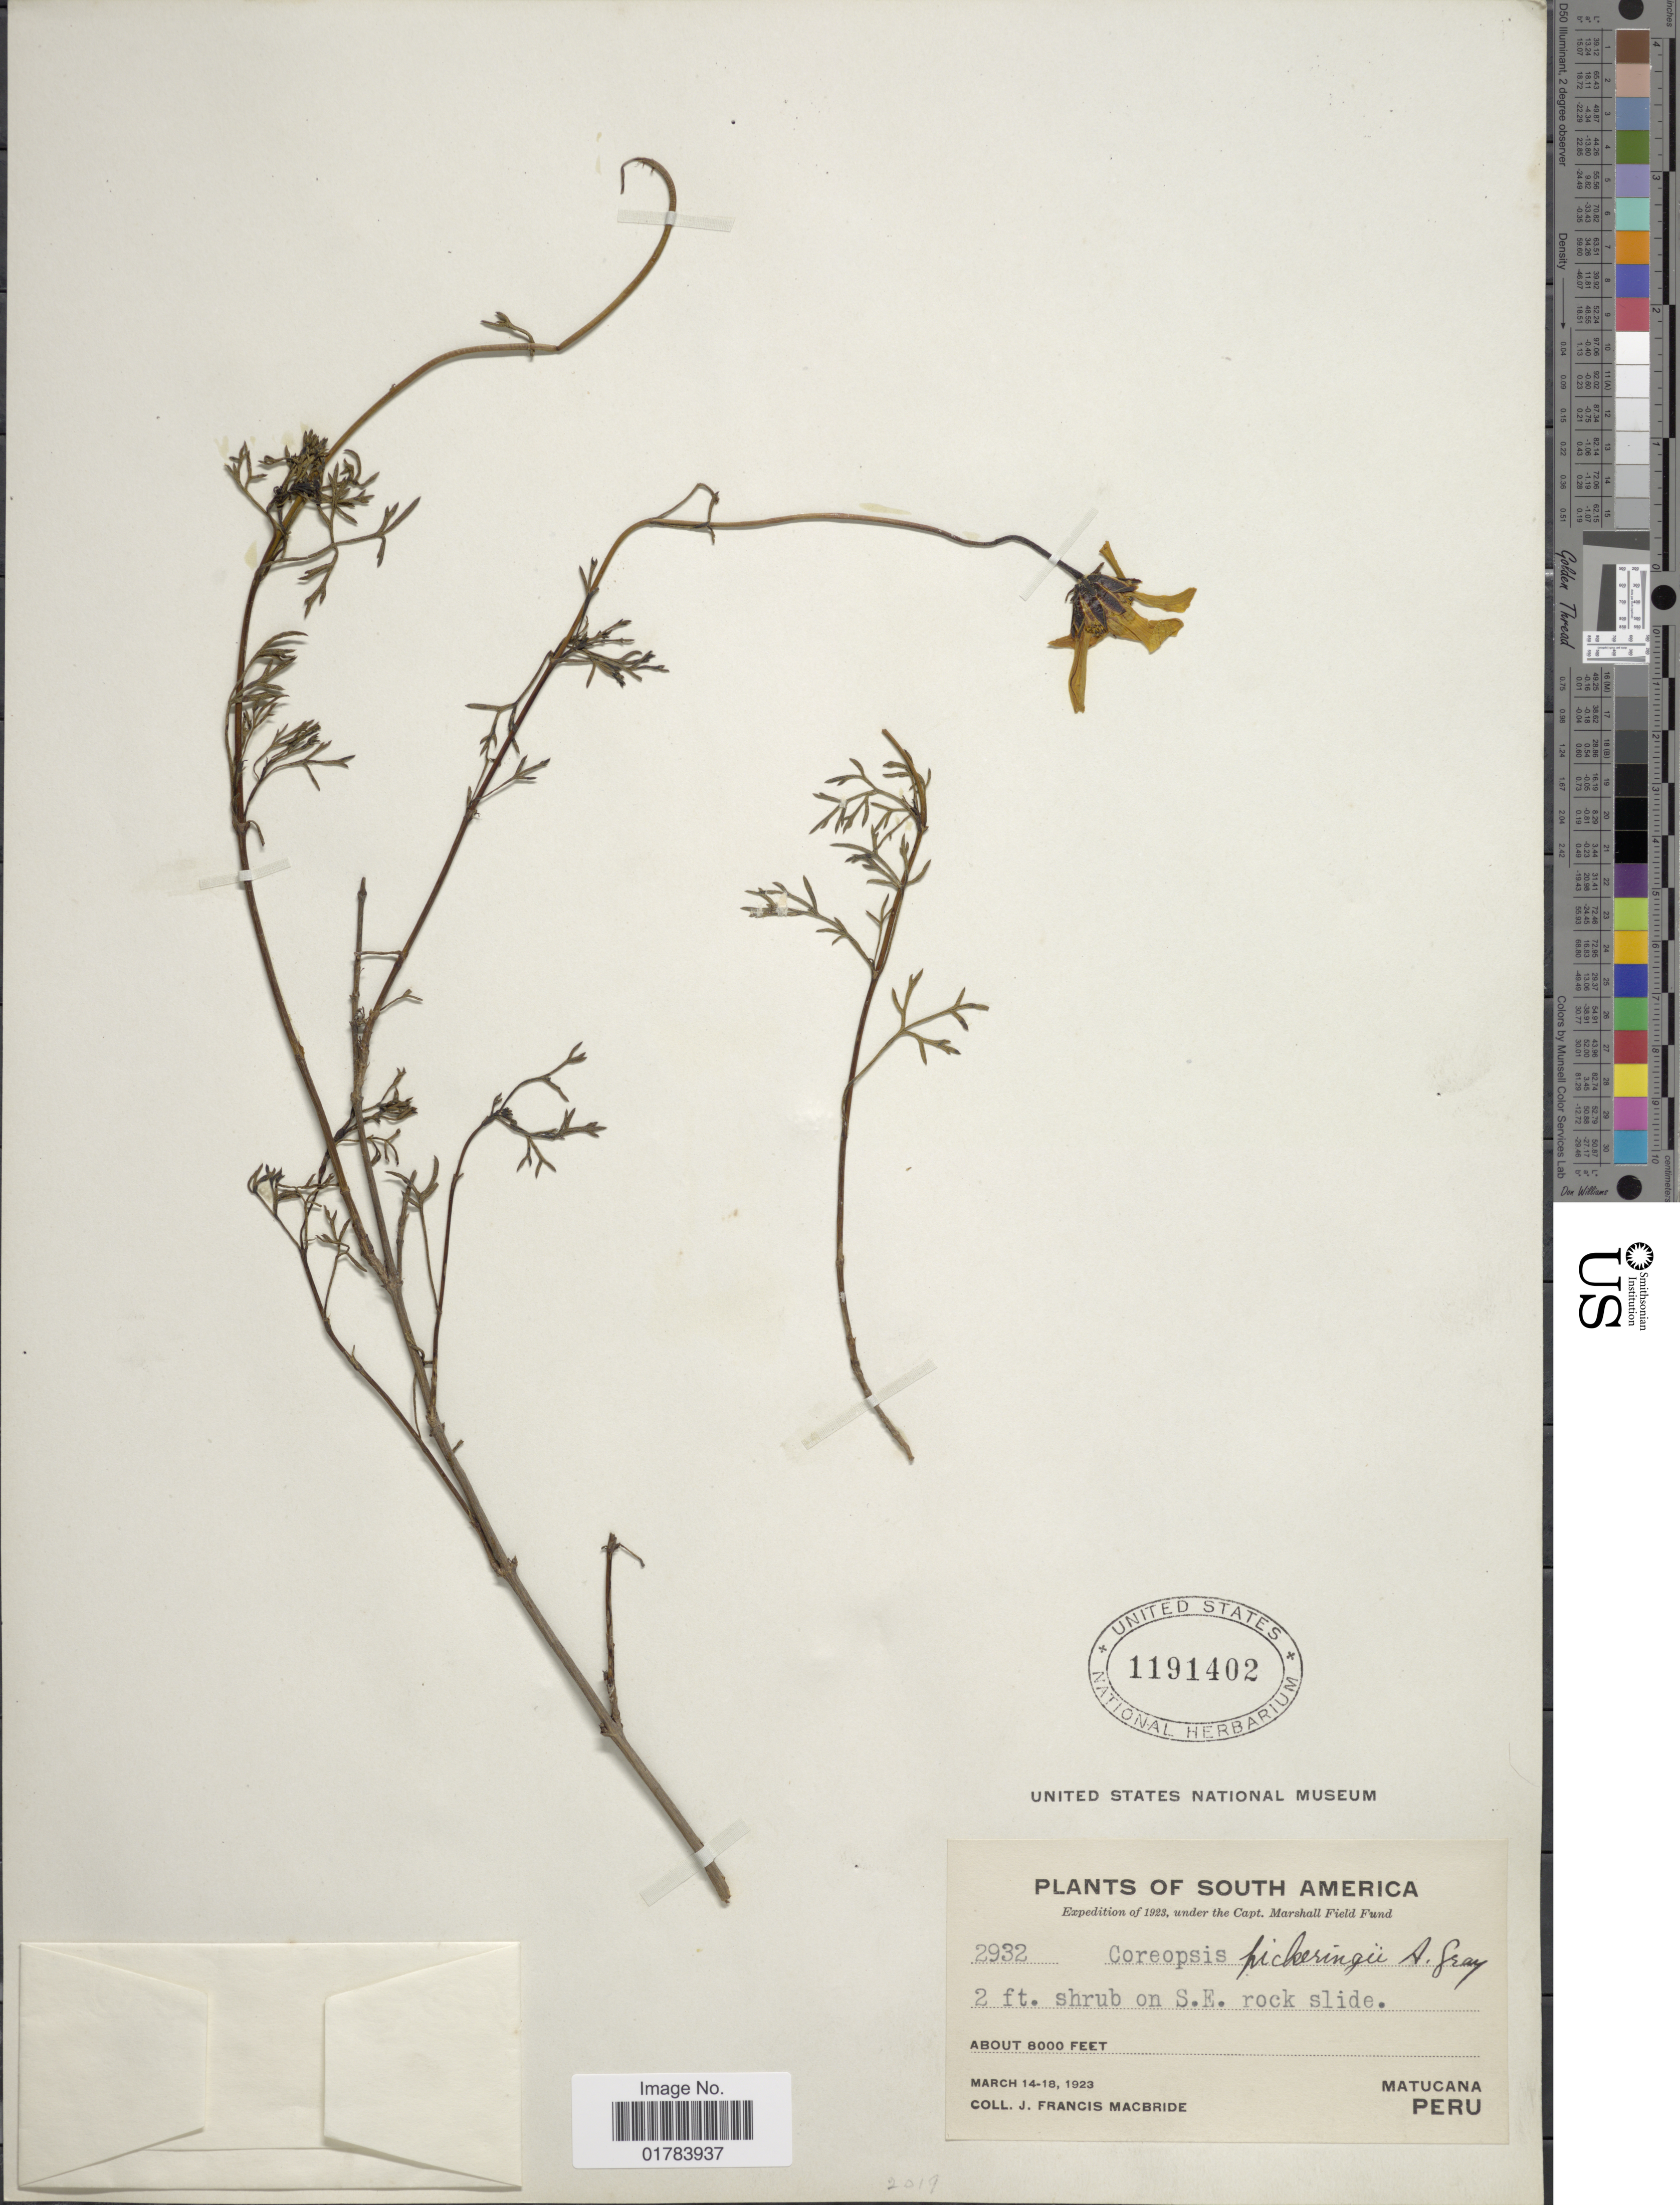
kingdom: Plantae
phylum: Tracheophyta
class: Magnoliopsida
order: Asterales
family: Asteraceae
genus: Coreopsis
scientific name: Coreopsis pickeringii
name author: A. Gray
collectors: J. F. Macbride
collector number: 2932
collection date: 1923-03-14/1923-03-18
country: Peru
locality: Matucana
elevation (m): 2438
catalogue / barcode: US 1191402